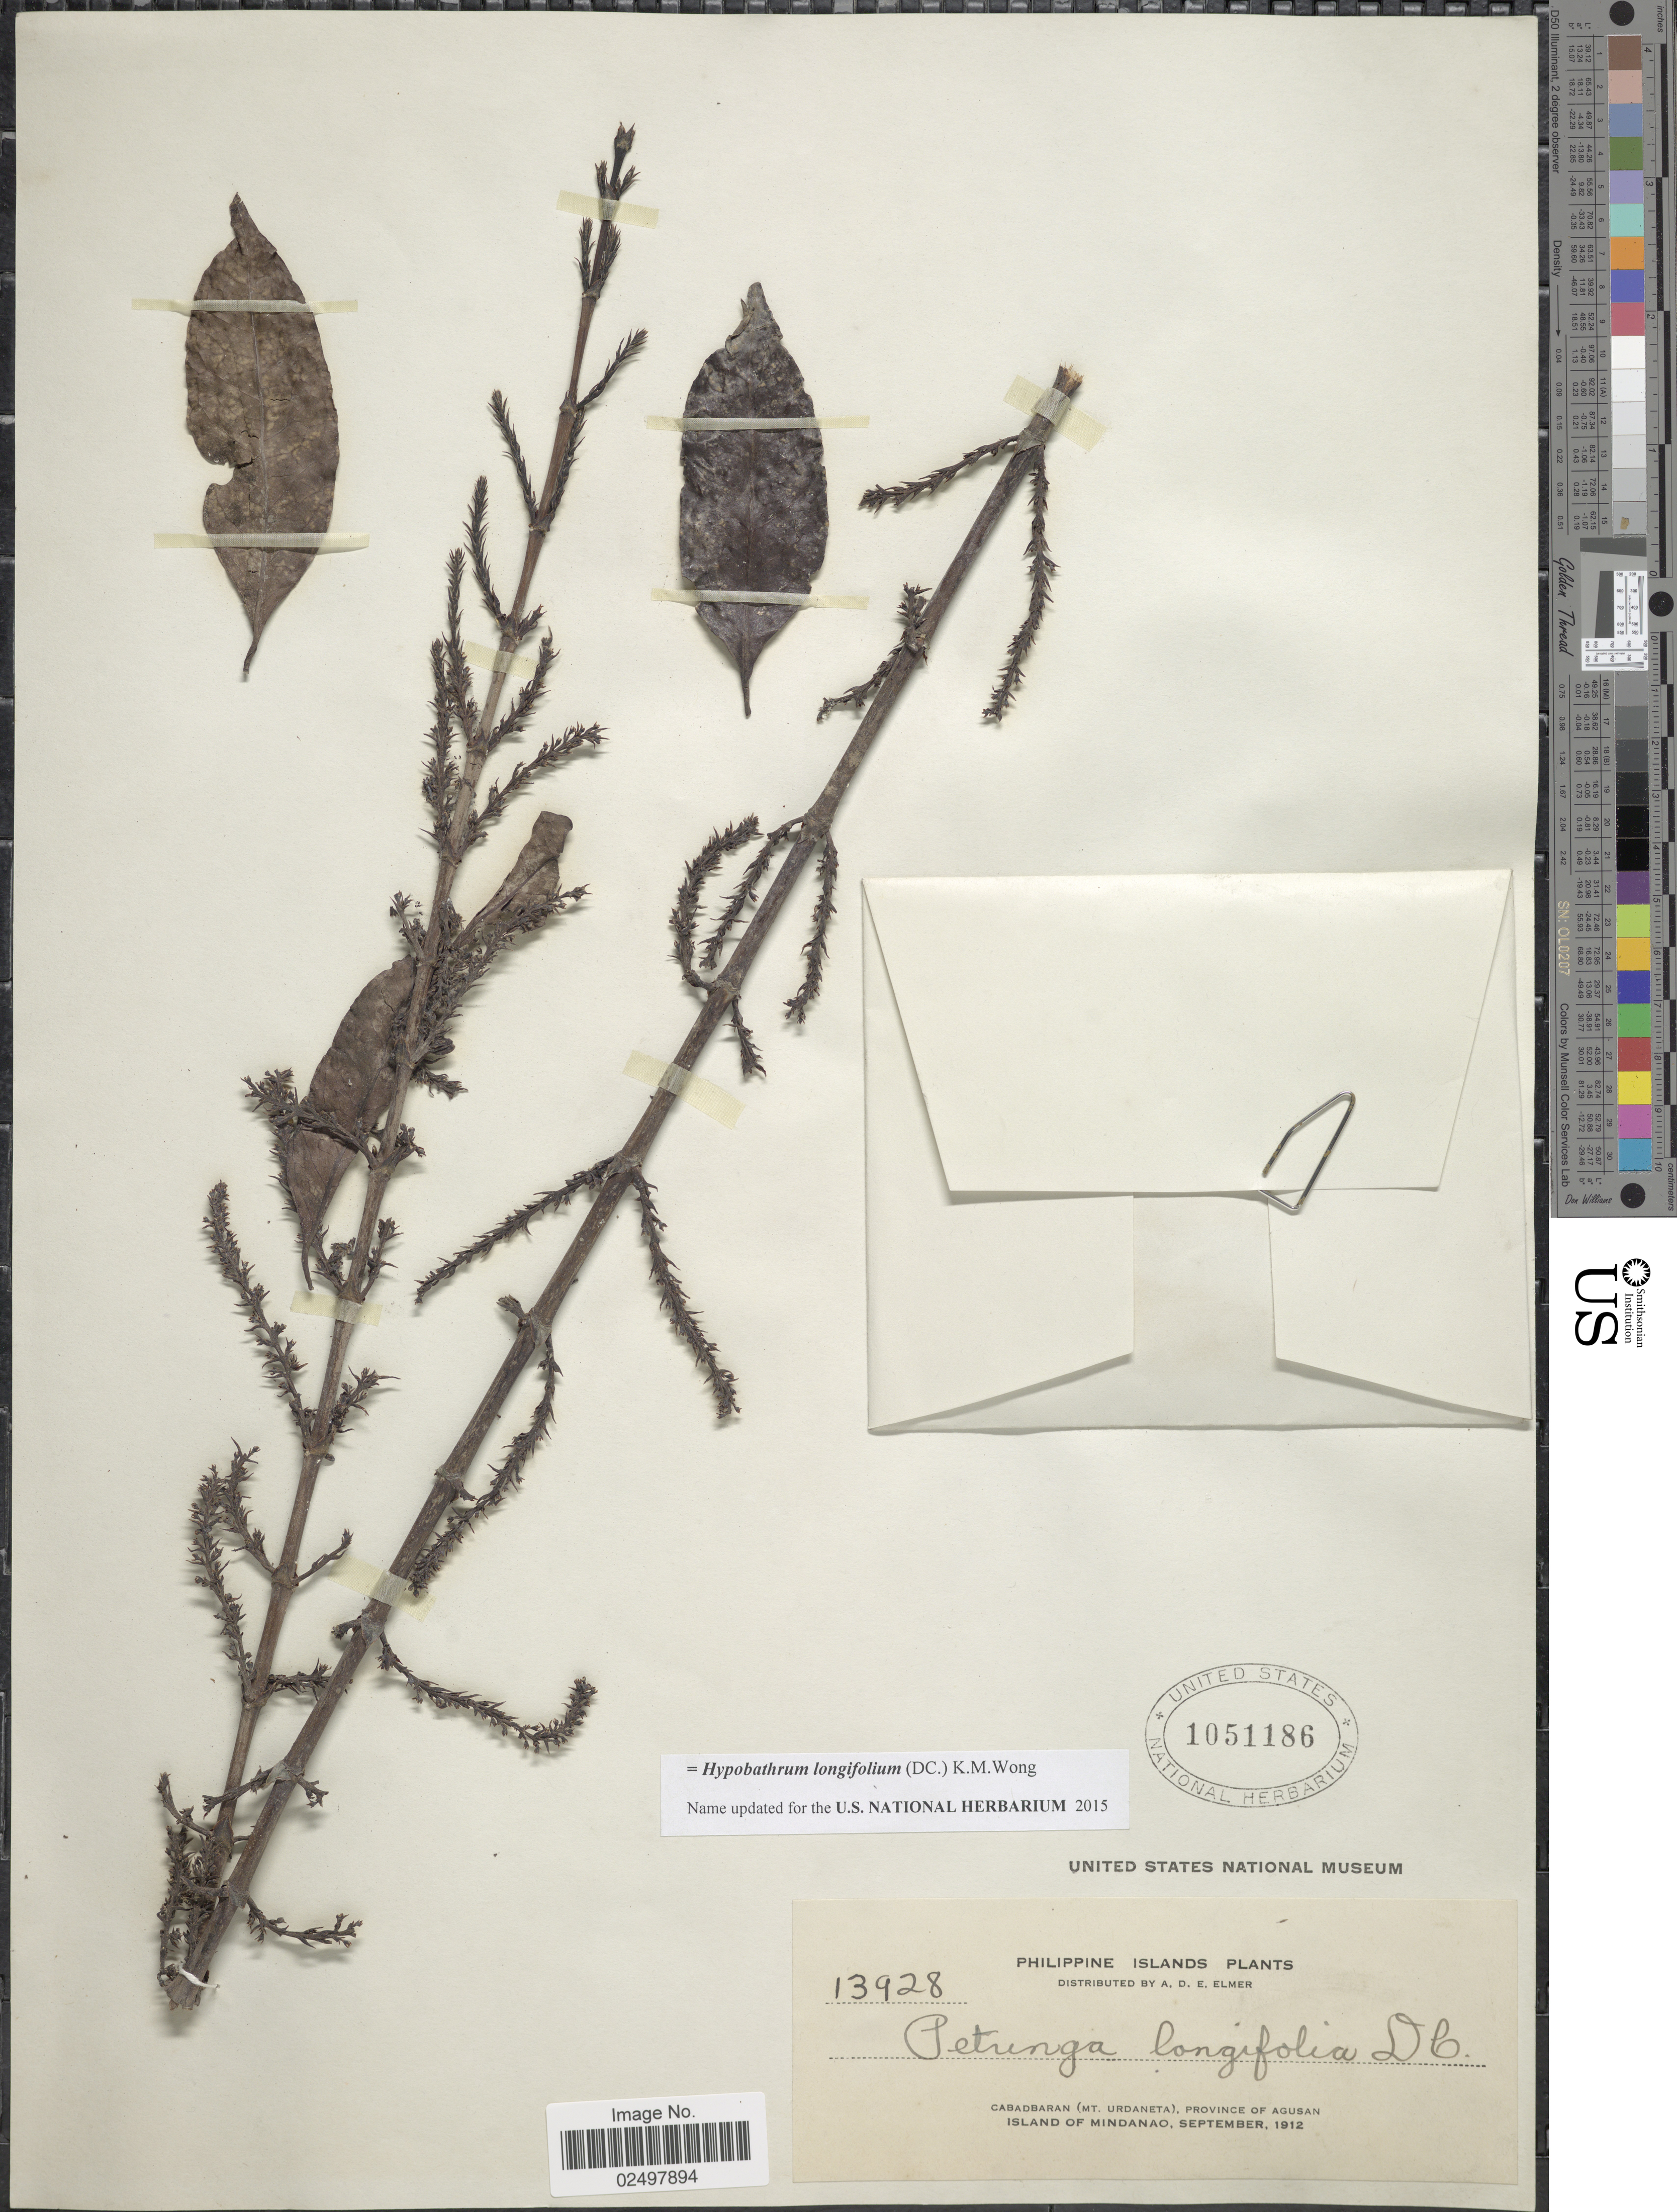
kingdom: Plantae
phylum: Tracheophyta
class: Magnoliopsida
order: Gentianales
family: Rubiaceae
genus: Hypobathrum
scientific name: Hypobathrum longifolium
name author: (DC.) K.M. Wong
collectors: A. D. E. Elmer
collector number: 13928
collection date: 1912-09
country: Philippines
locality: Philippine Islands, Cabadbaran (Mt. Urdaneta), Province of Agusan, Island of Mindanao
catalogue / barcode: US 1051186